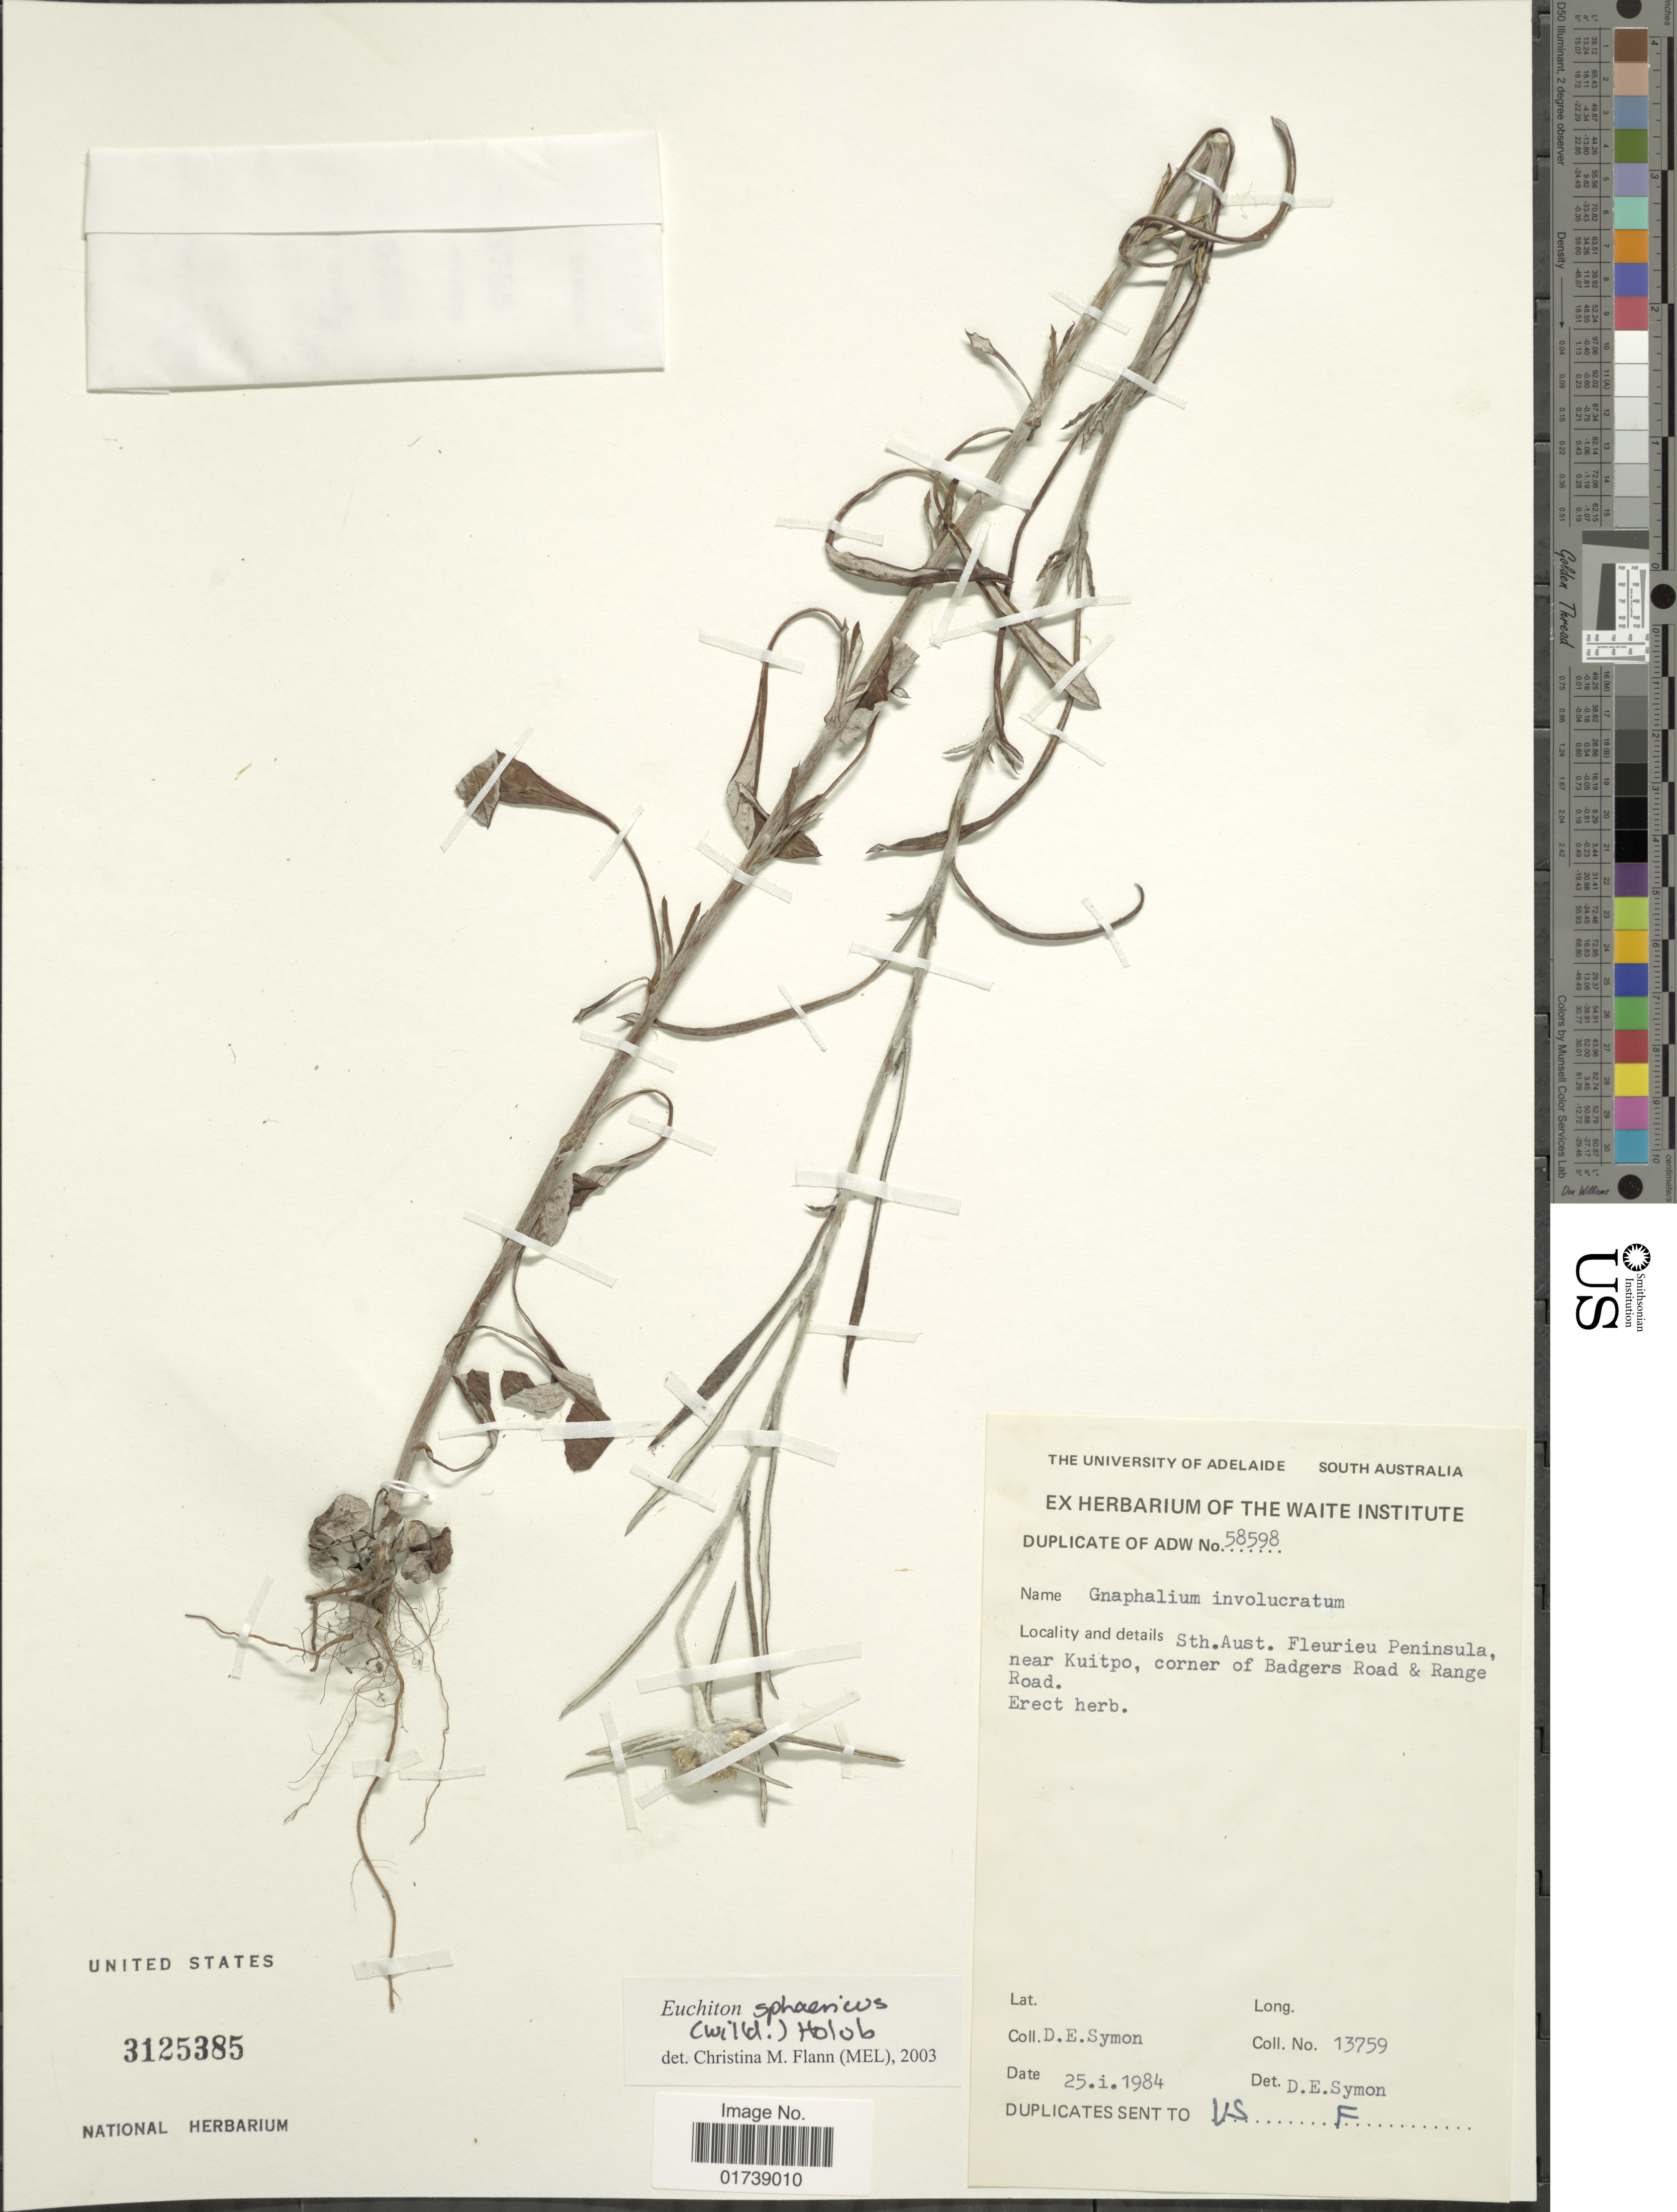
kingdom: Plantae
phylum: Tracheophyta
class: Magnoliopsida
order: Asterales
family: Asteraceae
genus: Euchiton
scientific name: Euchiton sphaericus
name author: (Willd.) Holub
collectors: D. Symon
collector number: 13759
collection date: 1984-01-25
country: Australia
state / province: South Australia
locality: Fleurieu Peninsula, near Kuitpo, corner of Badgers Road & Range Road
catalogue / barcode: US 3125385